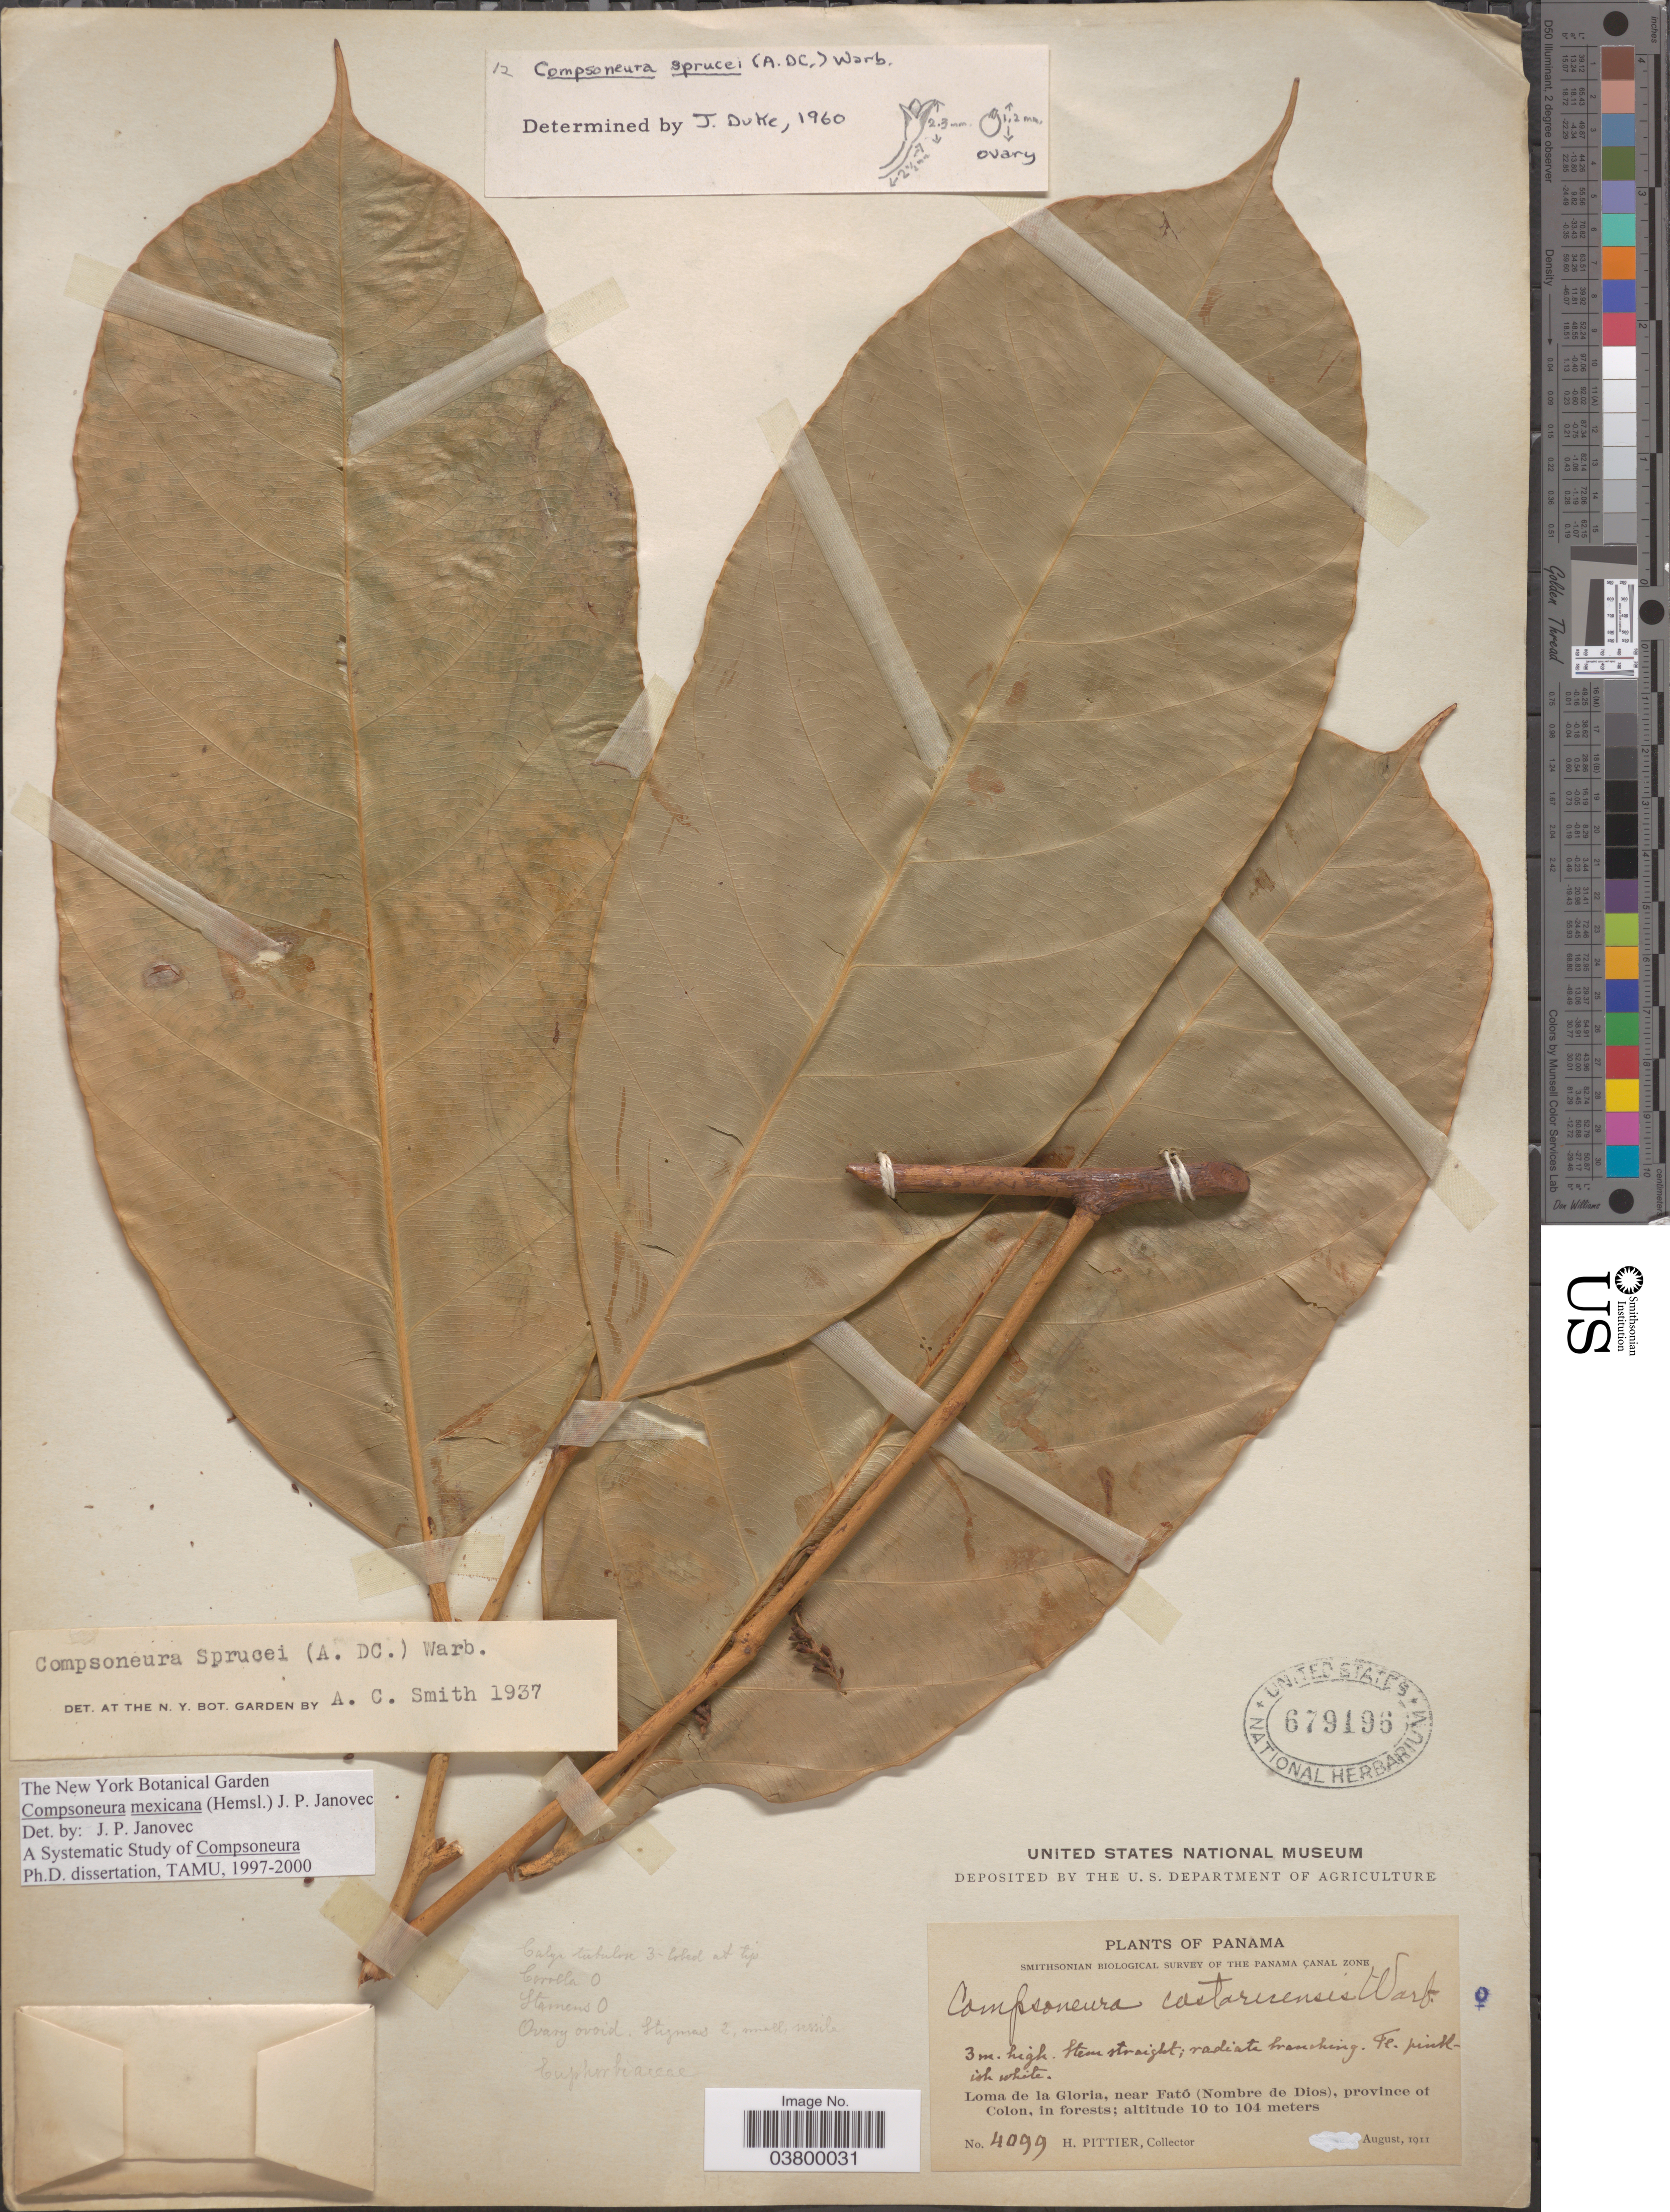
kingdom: Plantae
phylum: Tracheophyta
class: Magnoliopsida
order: Magnoliales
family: Myristicaceae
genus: Compsoneura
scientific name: Compsoneura sprucei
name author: (A. DC.) Warb.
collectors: H. F. Pittier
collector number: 4099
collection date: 1911-08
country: Panama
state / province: Colón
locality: Loma de la Gloria, near Fató (Nombre de Dios).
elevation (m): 10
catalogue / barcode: US 679196